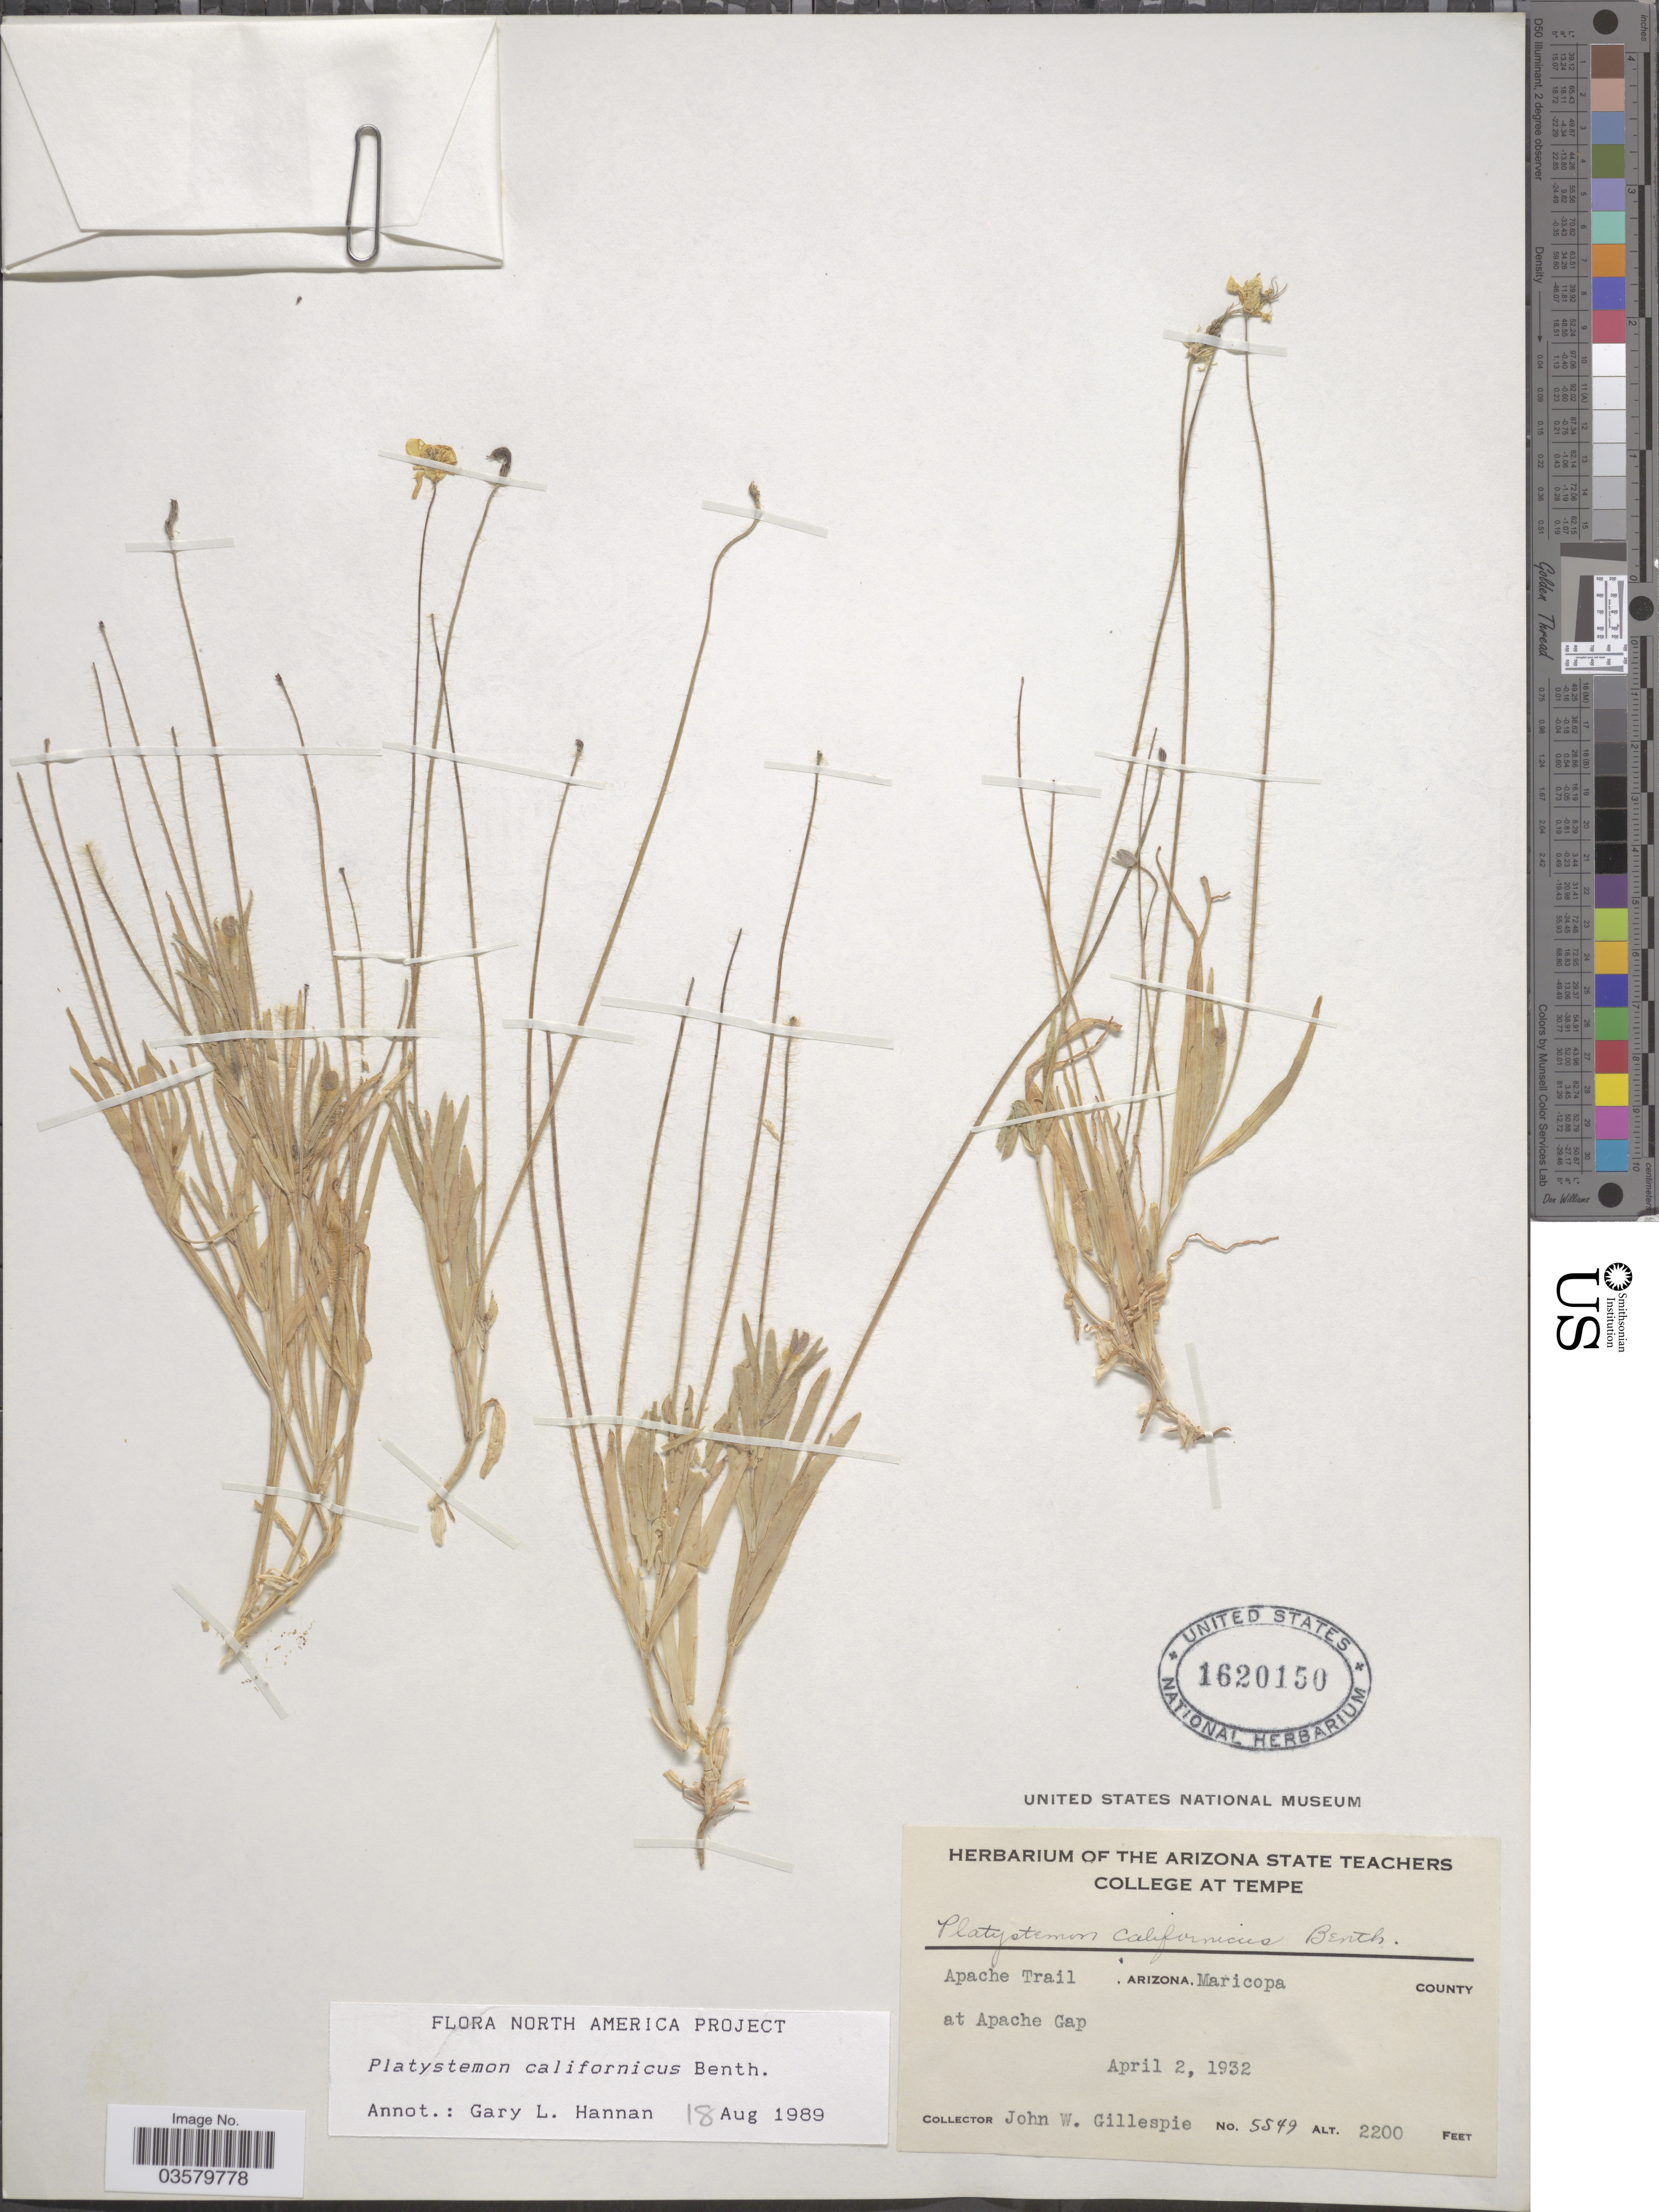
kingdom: Plantae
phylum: Tracheophyta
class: Magnoliopsida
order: Ranunculales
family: Papaveraceae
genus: Platystemon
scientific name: Platystemon californicus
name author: Benth.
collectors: J. W. Gillespie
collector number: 5549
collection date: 1932-04-02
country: United States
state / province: Arizona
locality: Apache Trail, Maricopa County. At Apache Gap.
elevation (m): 671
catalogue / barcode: US 1620150